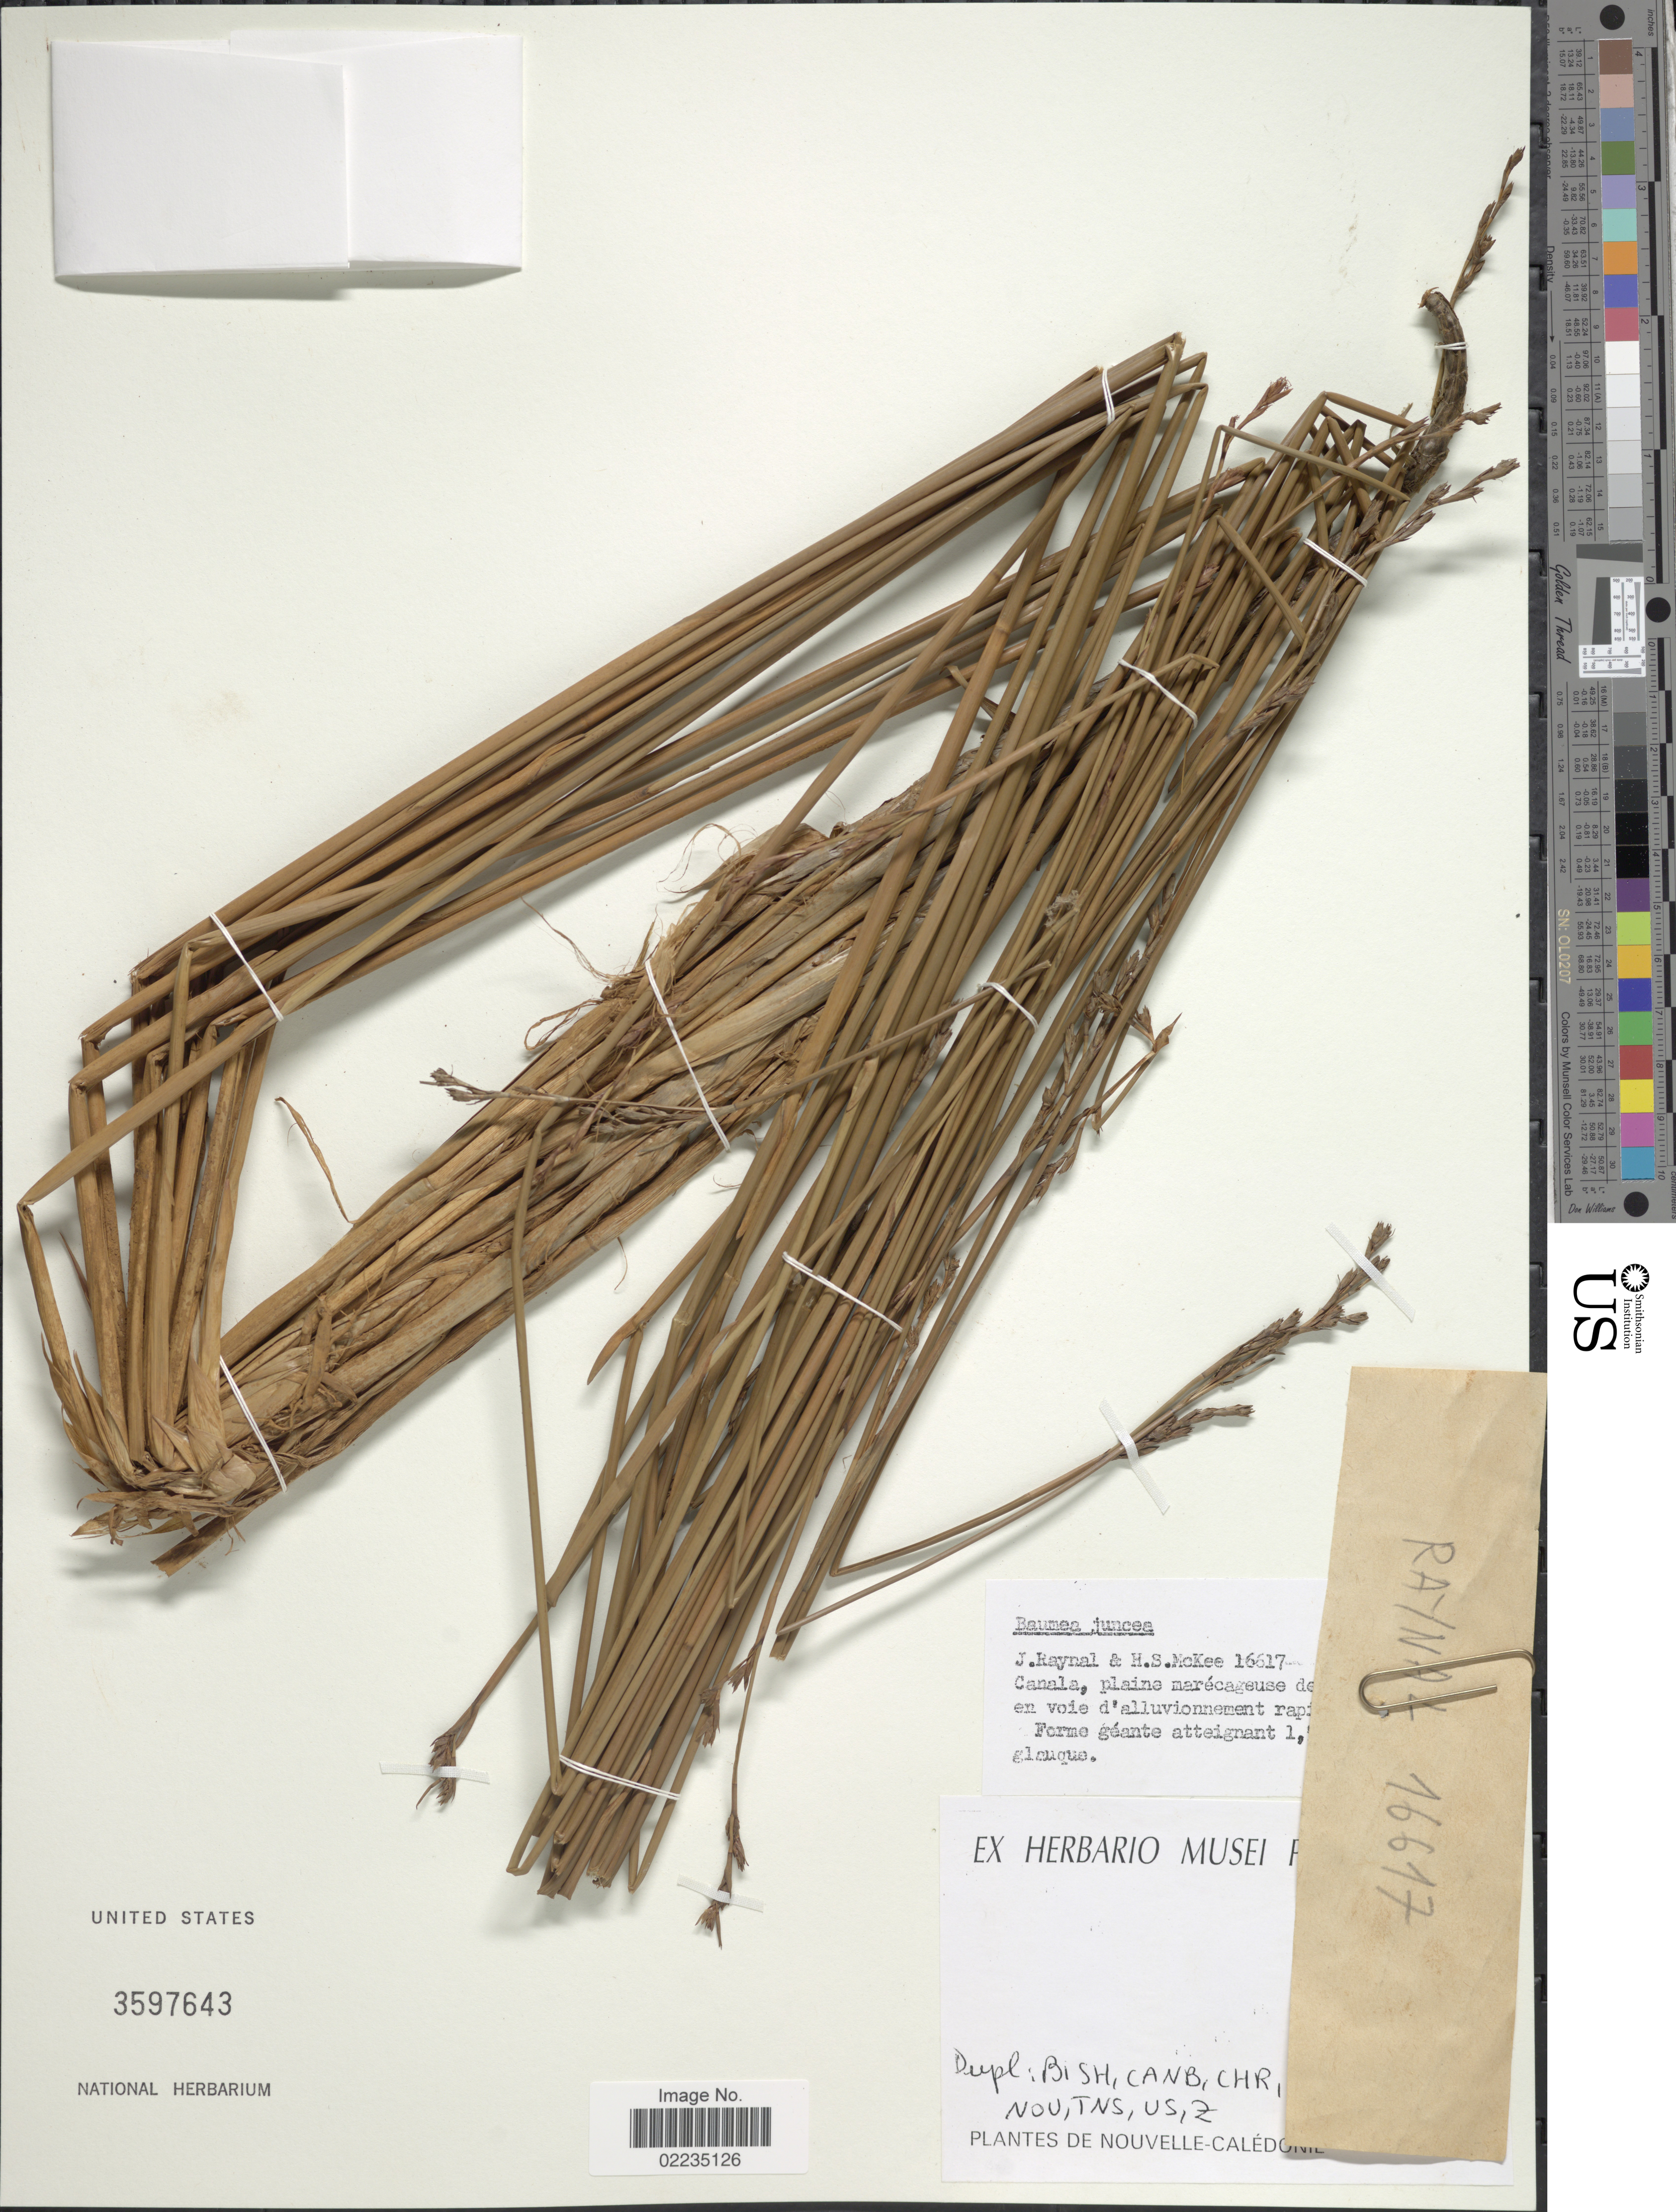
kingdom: Plantae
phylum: Tracheophyta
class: Liliopsida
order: Poales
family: Cyperaceae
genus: Machaerina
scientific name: Machaerina juncea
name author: (R. Br.) T. Koyama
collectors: J. Raynal & H. S. McKee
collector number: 16617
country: New Caledonia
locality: Nouvelle Caledonie, Canala, plaine marecageuse de [illegible text] en voie d'alluvionement rapi[illegible text]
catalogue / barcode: US 3597643